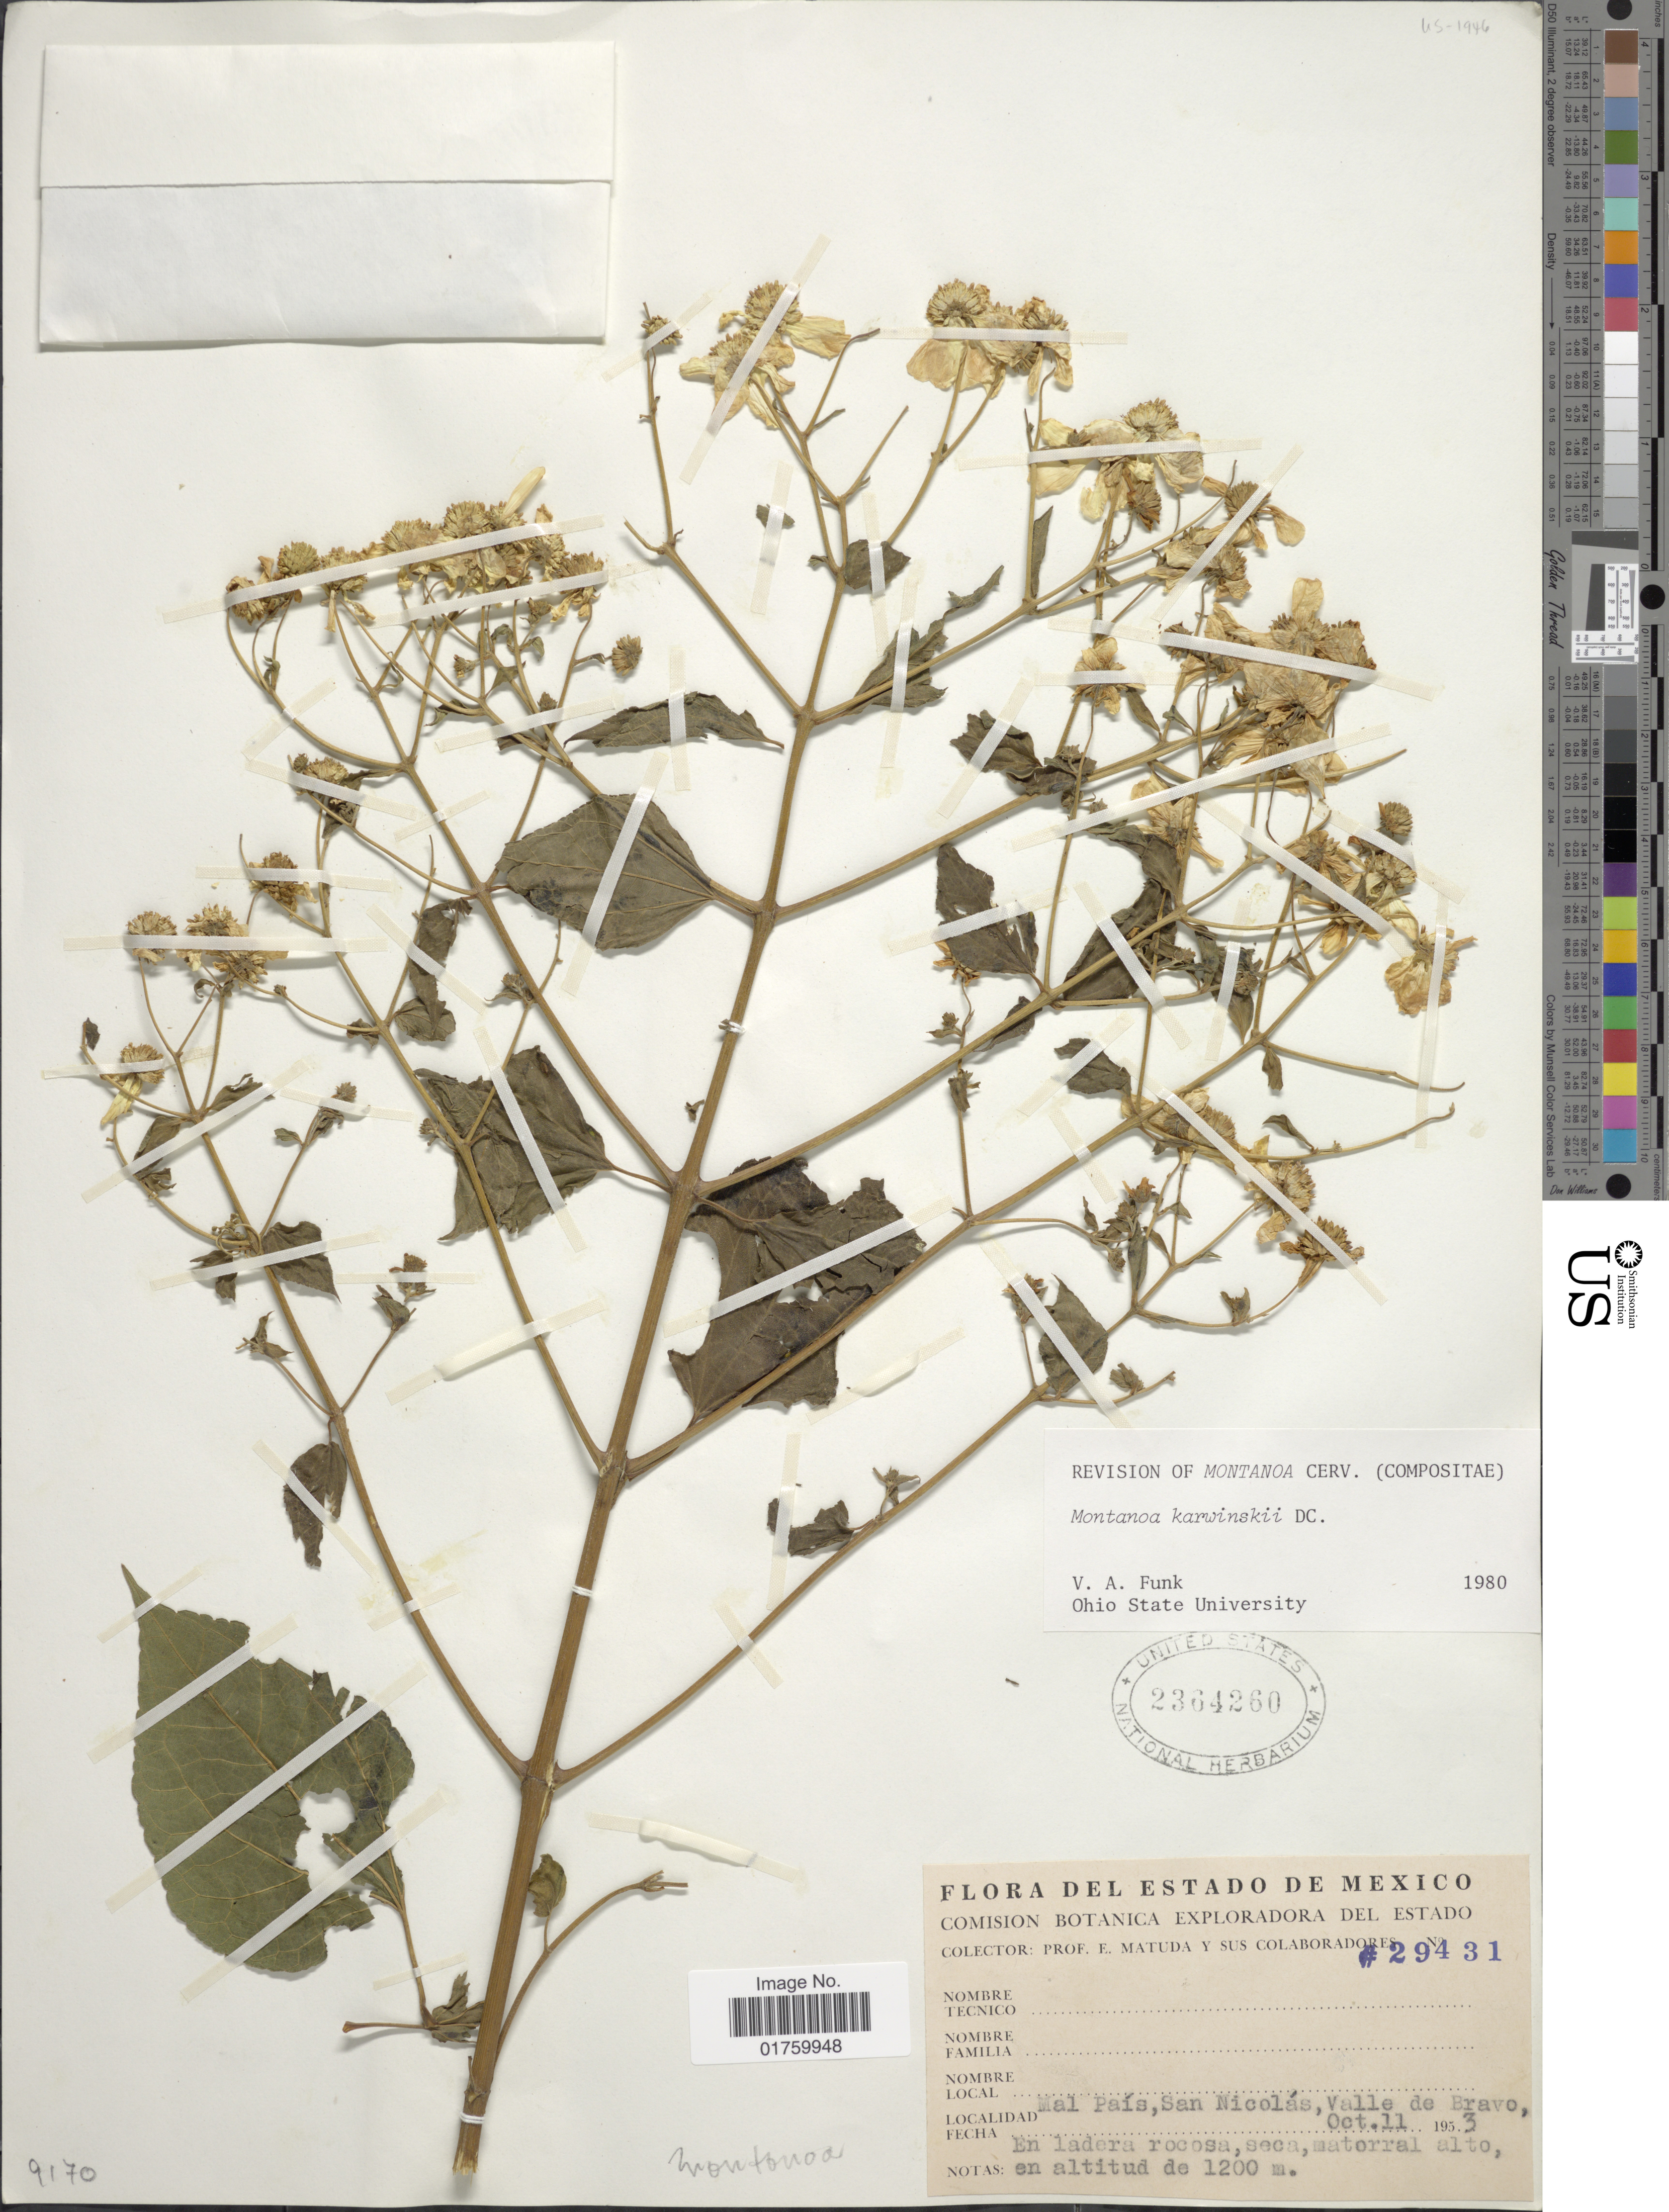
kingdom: Plantae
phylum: Tracheophyta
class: Magnoliopsida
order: Asterales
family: Asteraceae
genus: Montanoa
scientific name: Montanoa karwinskii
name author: DC.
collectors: E. Matuda & et al.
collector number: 29431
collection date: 1953-10-11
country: Mexico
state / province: México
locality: Del Estado de Mexico, Mal Pais, San Nicolas, Valle de Bravo.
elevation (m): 1200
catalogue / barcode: US 2364260